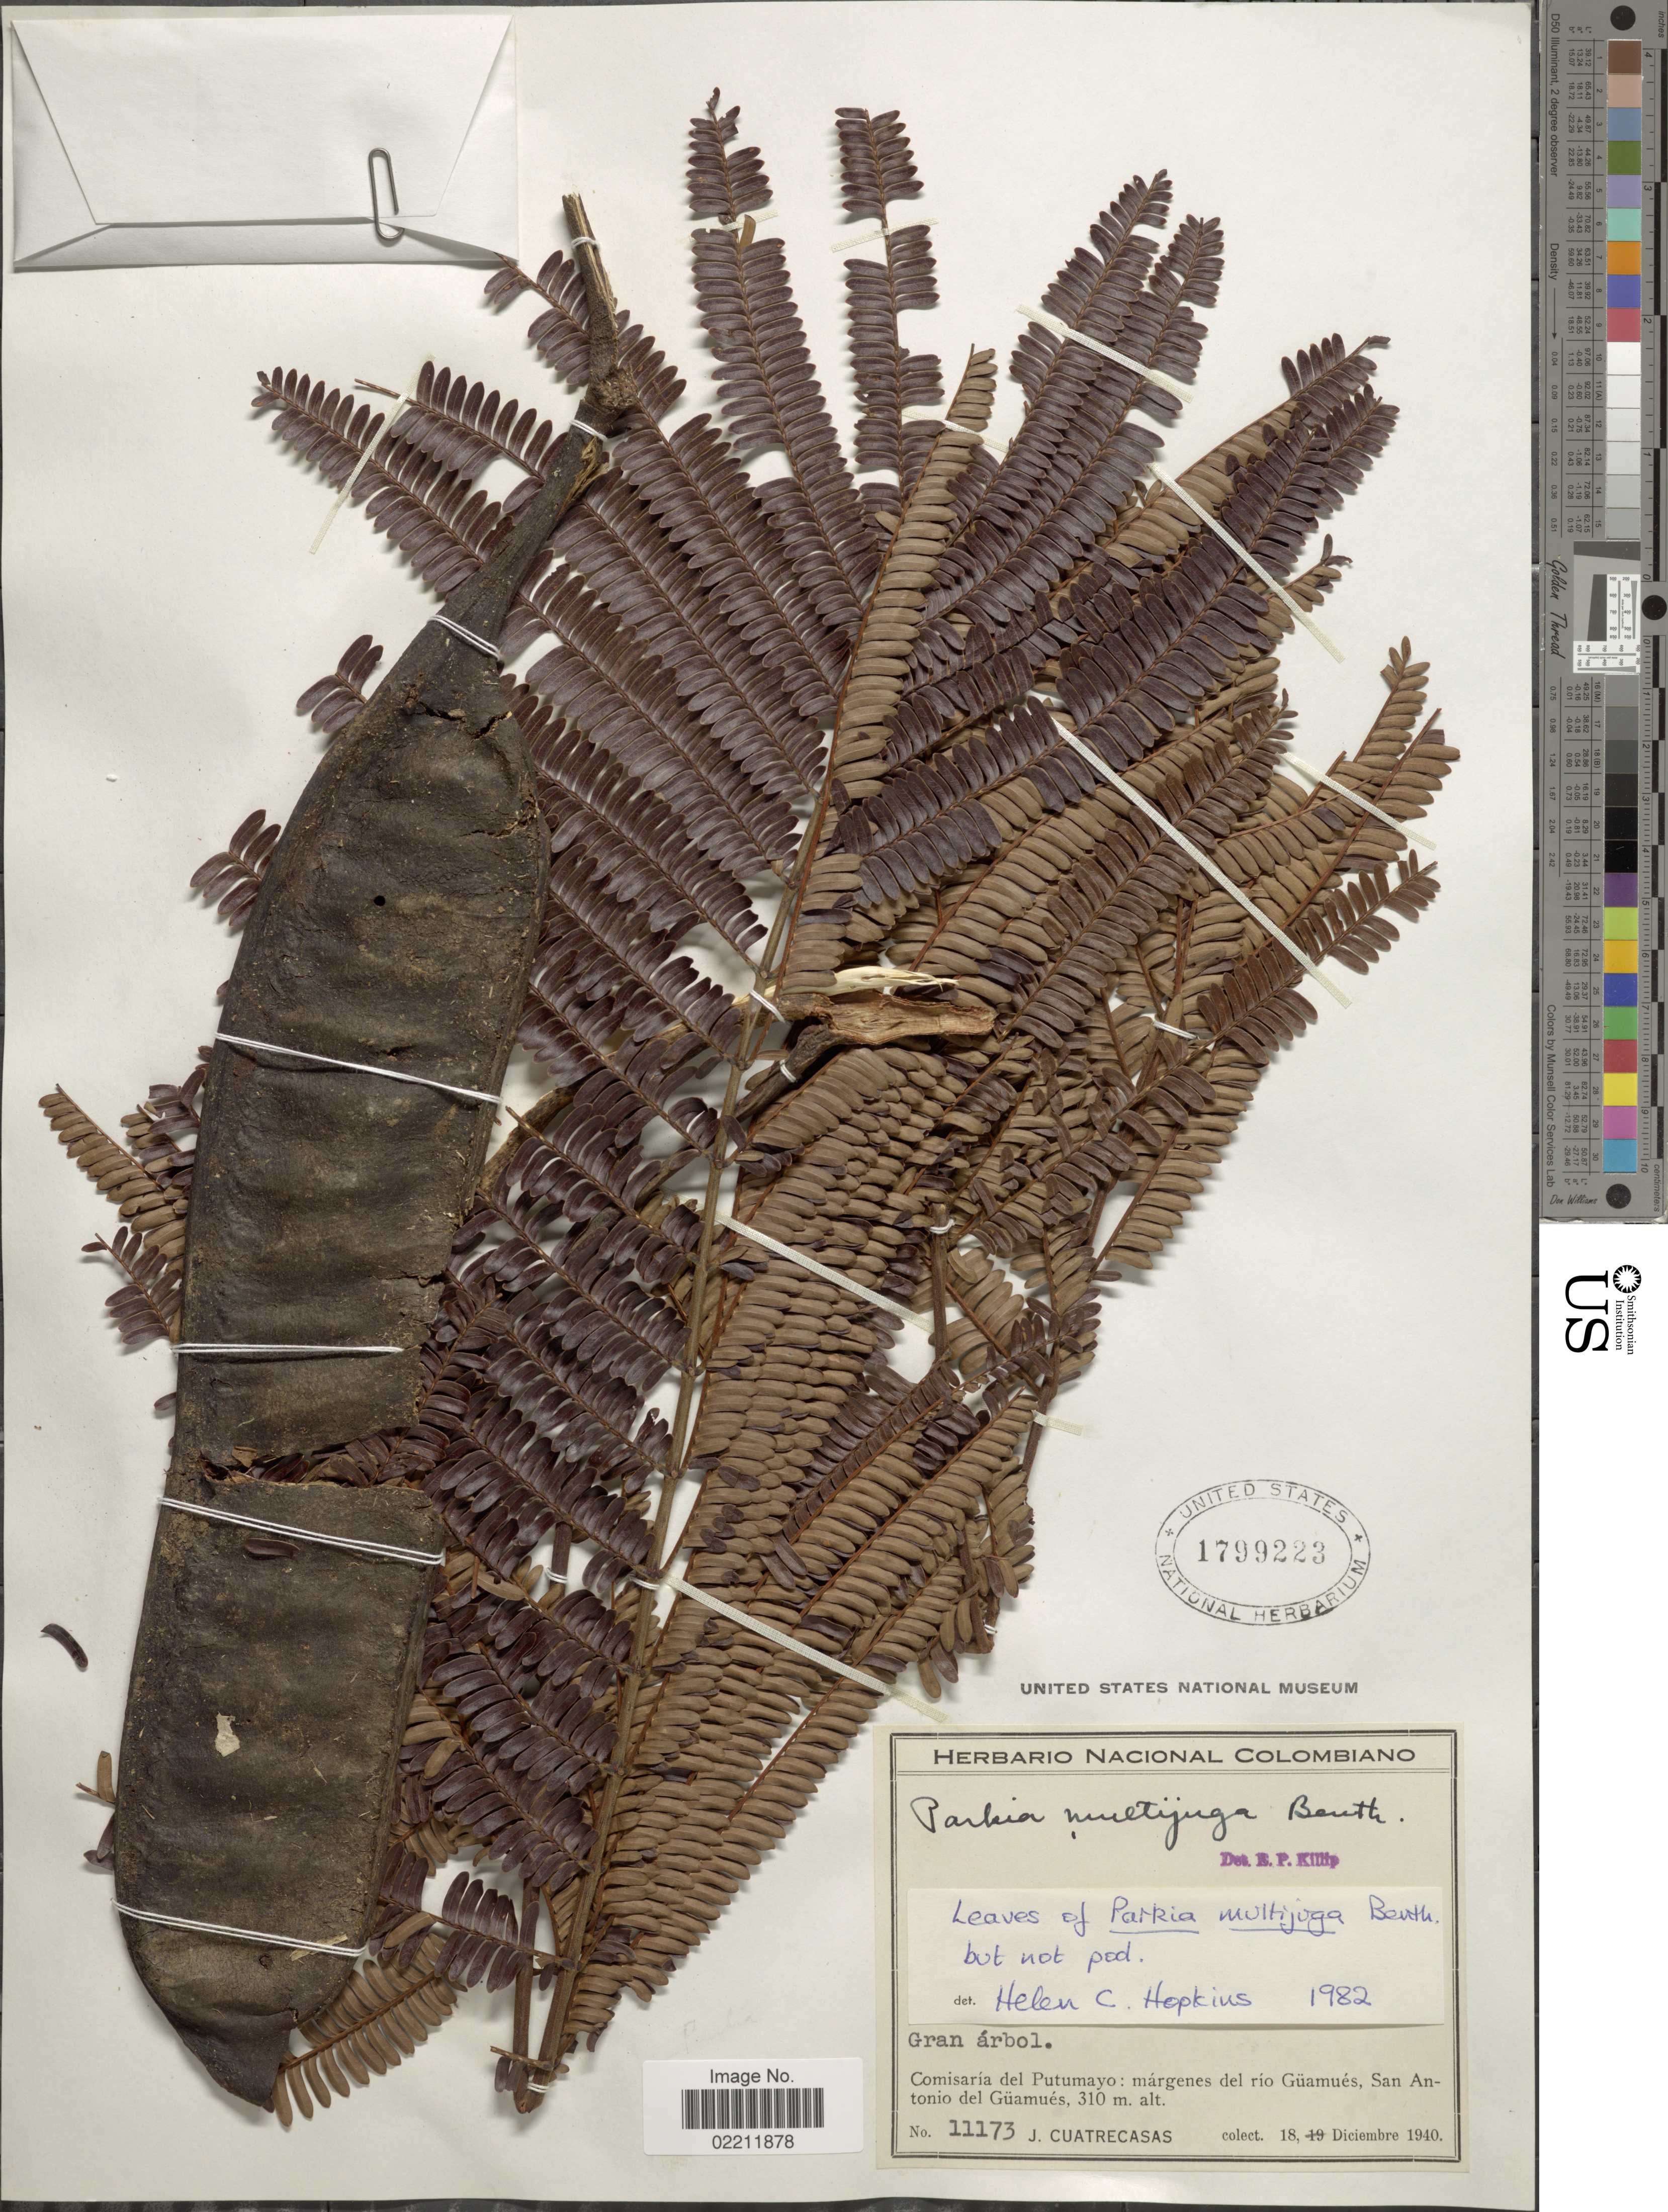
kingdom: Plantae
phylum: Tracheophyta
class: Magnoliopsida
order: Fabales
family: Fabaceae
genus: Parkia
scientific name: Parkia multijuga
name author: Benth.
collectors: J. Cuatrecasas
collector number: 11173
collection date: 1940-12-18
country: Colombia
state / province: Putumayo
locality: Comisaria del Putumayo: margenes del rio Guamues,San Antonio del Guamues.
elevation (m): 310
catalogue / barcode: US 1799223